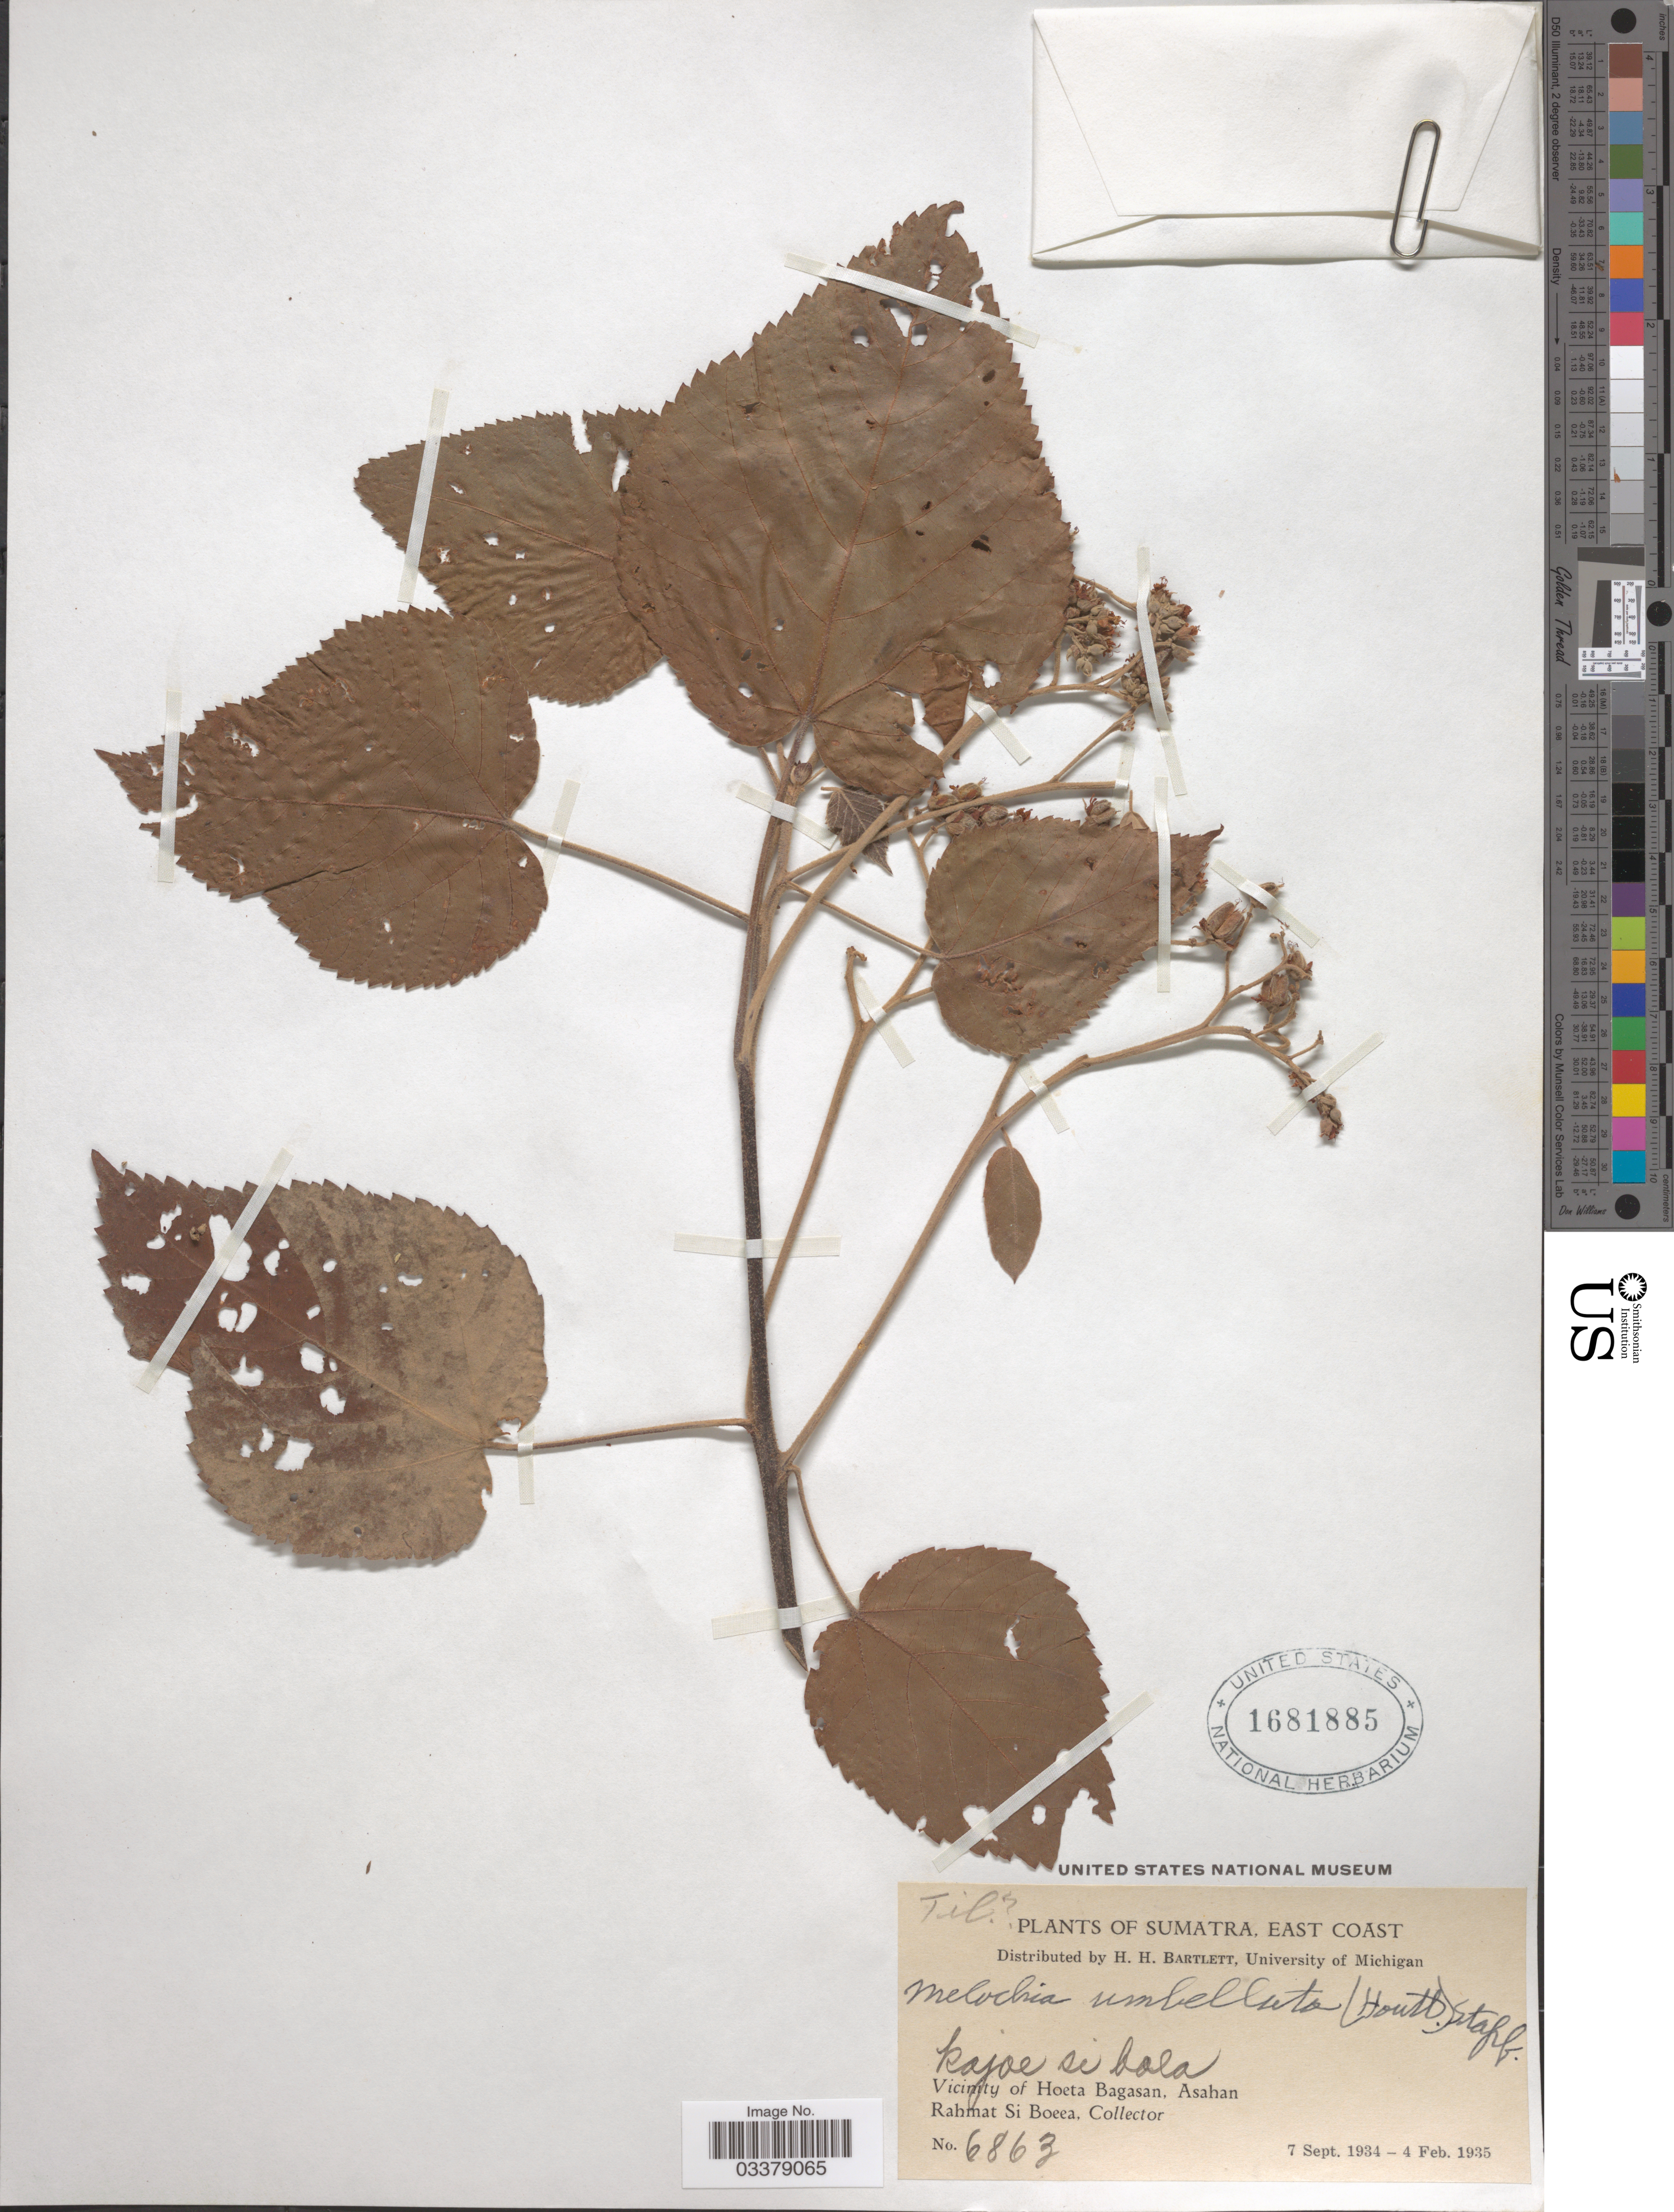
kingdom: Plantae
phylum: Tracheophyta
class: Magnoliopsida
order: Malvales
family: Malvaceae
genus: Melochia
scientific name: Melochia umbellata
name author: Stapf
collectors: Rahmat Si Boeea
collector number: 6863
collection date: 1934-09-07/1935-02-04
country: Indonesia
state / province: Sumatra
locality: East Coast. Vicinity of Hoeta Bagasan, Asahan.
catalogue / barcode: US 1681885